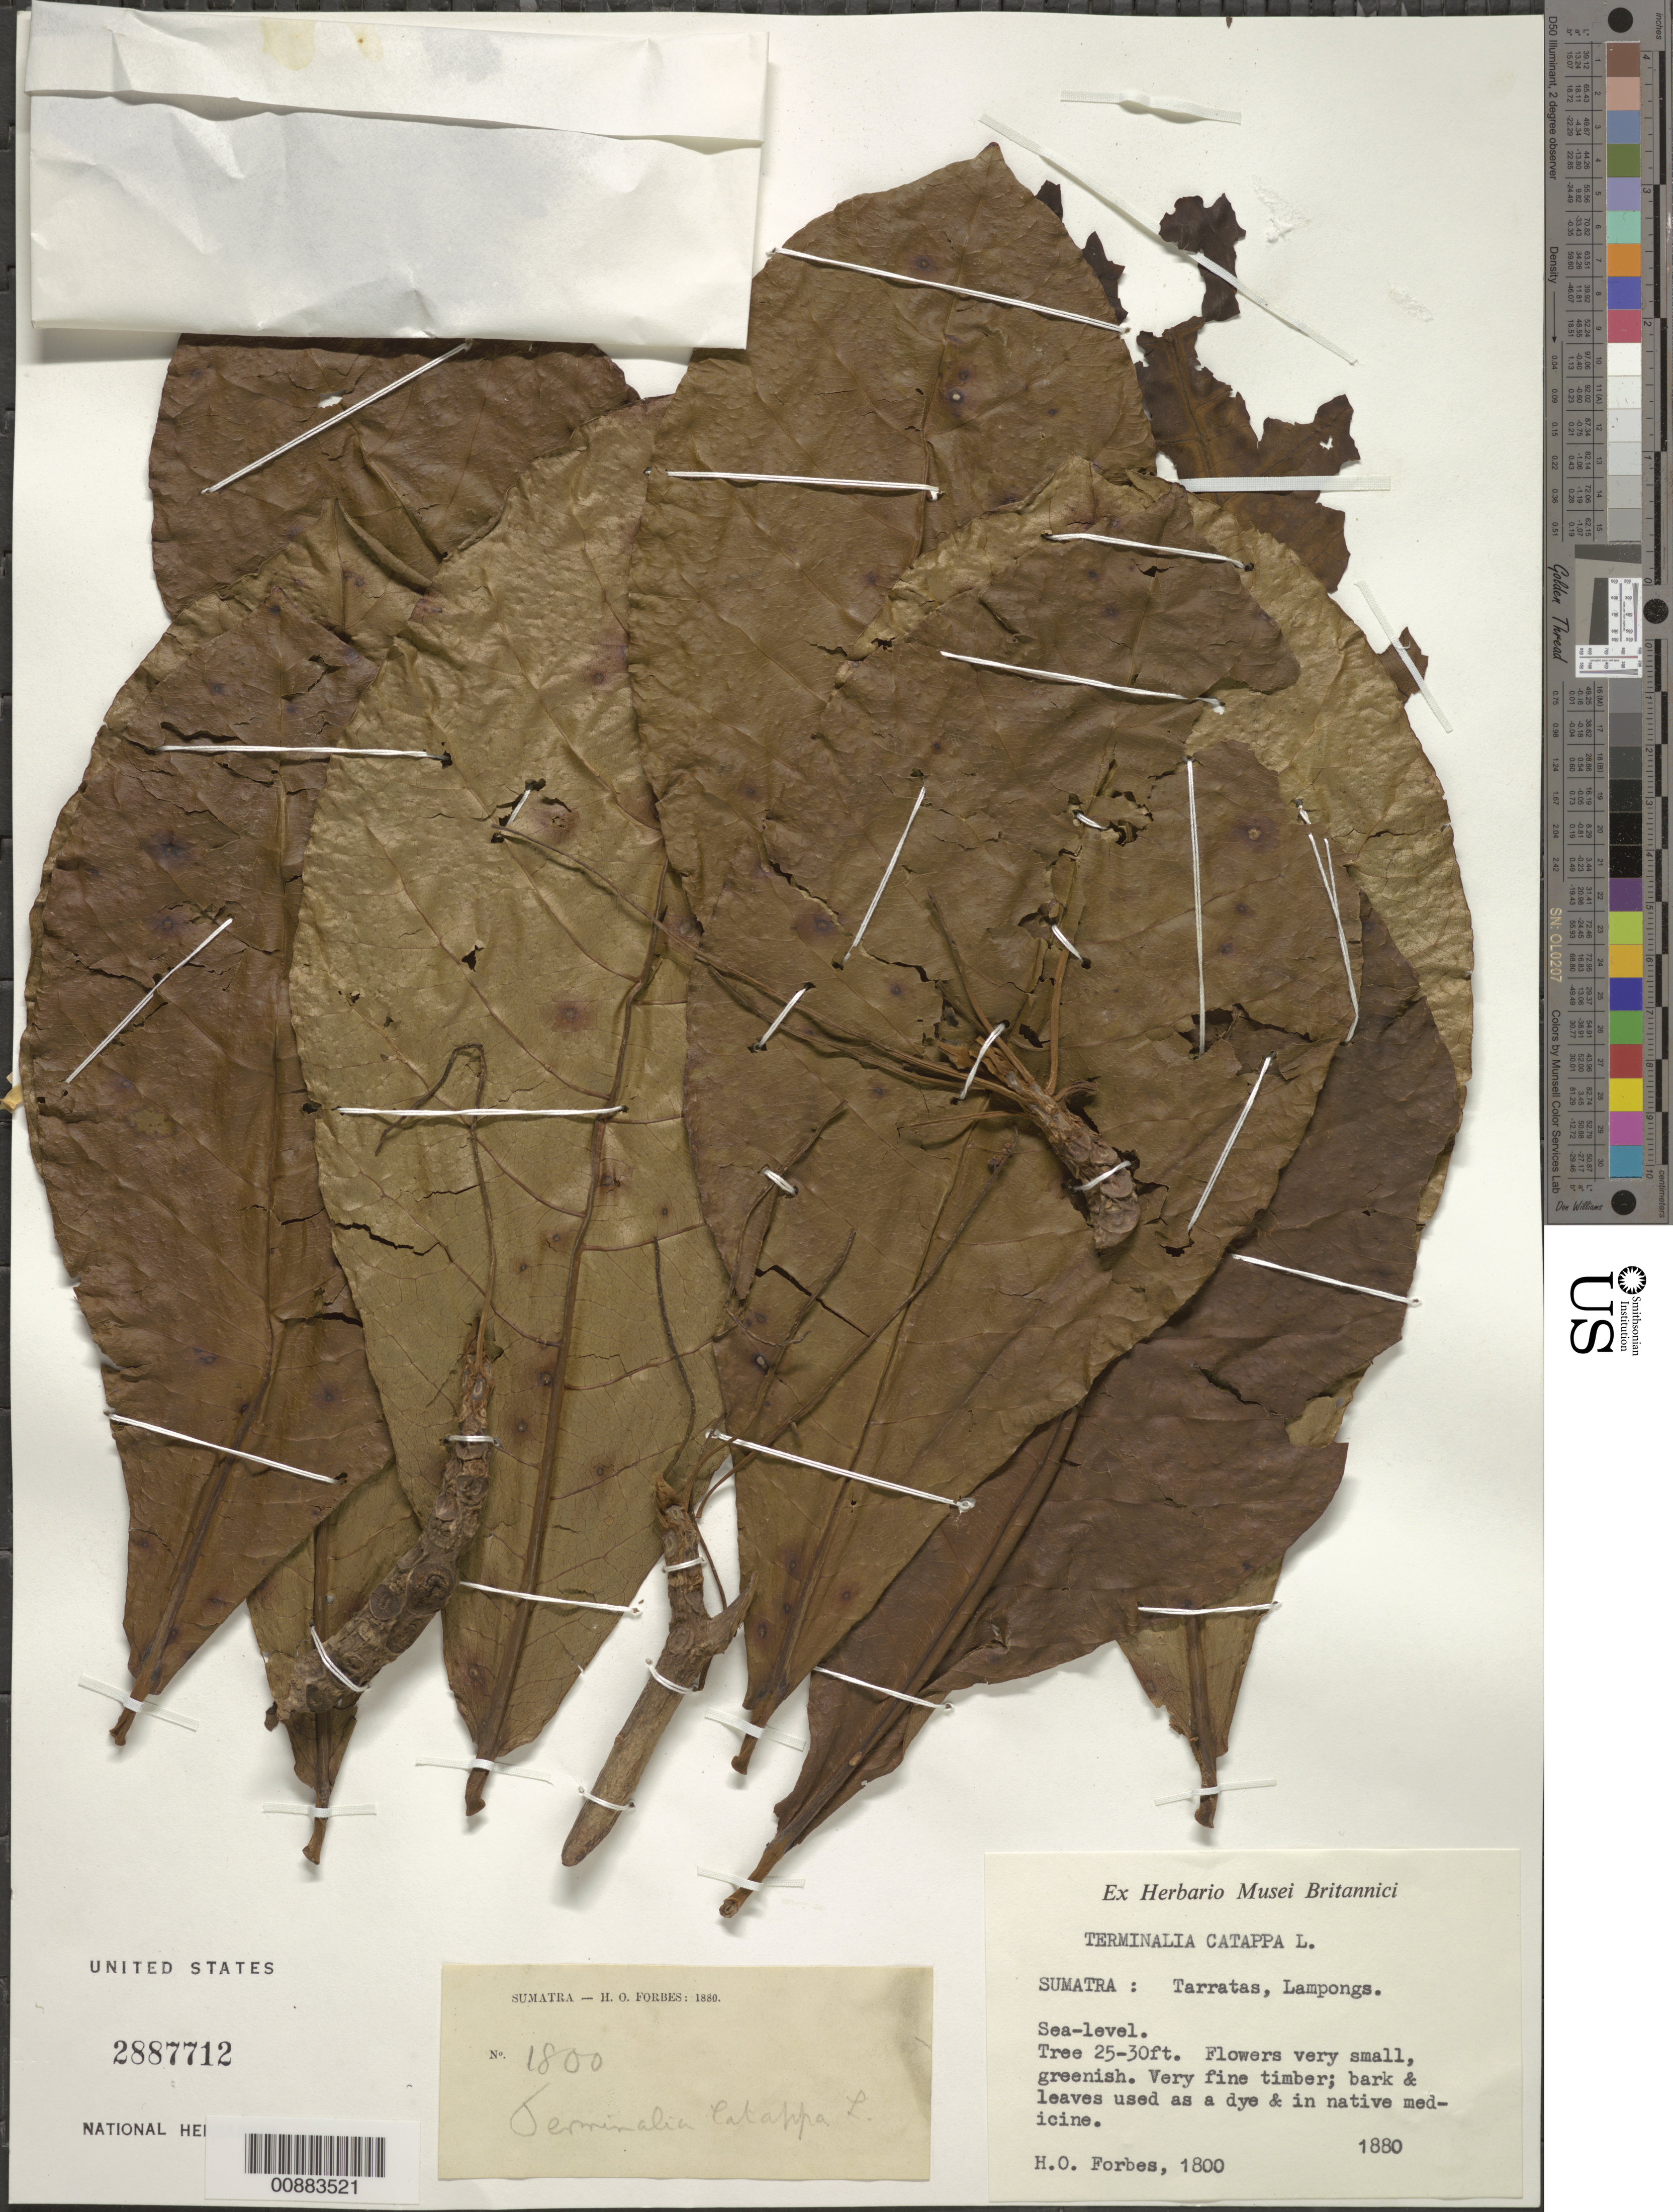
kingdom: Plantae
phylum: Tracheophyta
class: Magnoliopsida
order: Myrtales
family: Combretaceae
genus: Terminalia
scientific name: Terminalia catappa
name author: L.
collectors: F. Forbes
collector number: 1800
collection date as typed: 1880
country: Indonesia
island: Sumatra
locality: Terratas, Lamponga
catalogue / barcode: US 2887712